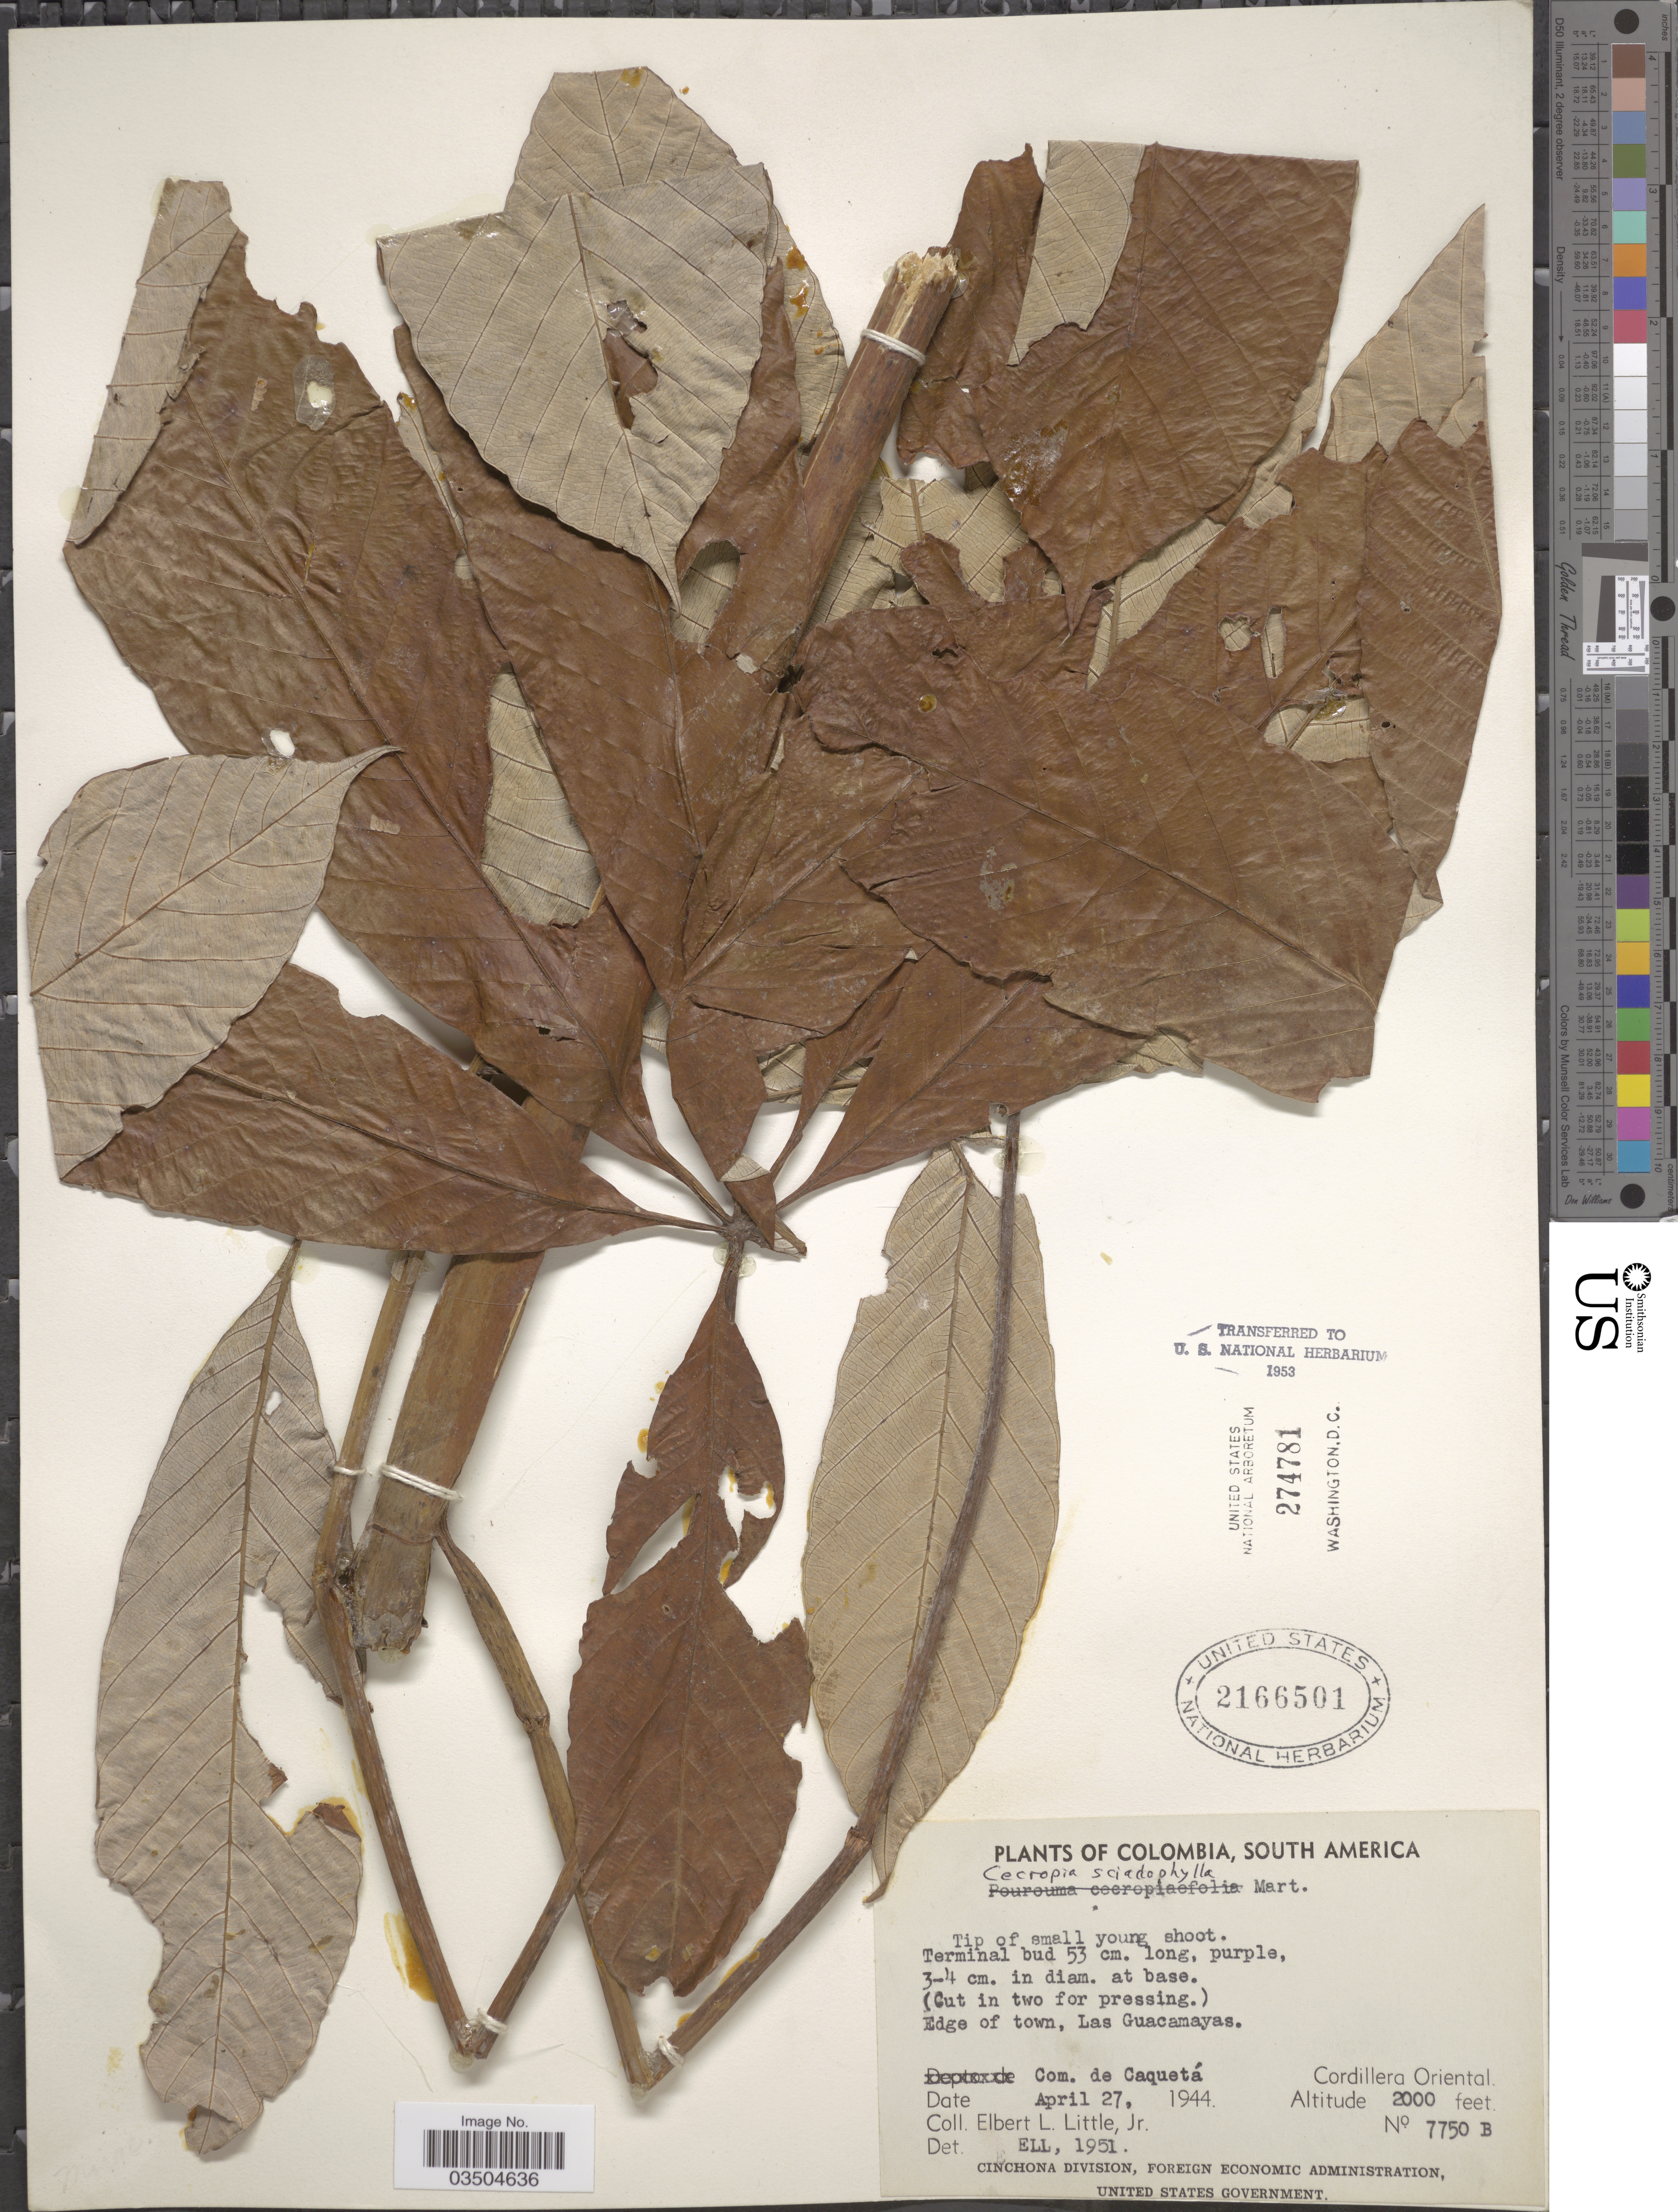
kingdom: Plantae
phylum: Tracheophyta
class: Magnoliopsida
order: Rosales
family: Urticaceae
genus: Cecropia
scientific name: Cecropia sciadophylla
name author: Mart.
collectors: E. L. Little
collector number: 7750B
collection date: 1944-04-27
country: Colombia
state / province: Caquetá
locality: Edge of town, Las Guacamayas. Com. de Caquetá. Cordillera Oriental.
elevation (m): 610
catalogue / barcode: US 2166501